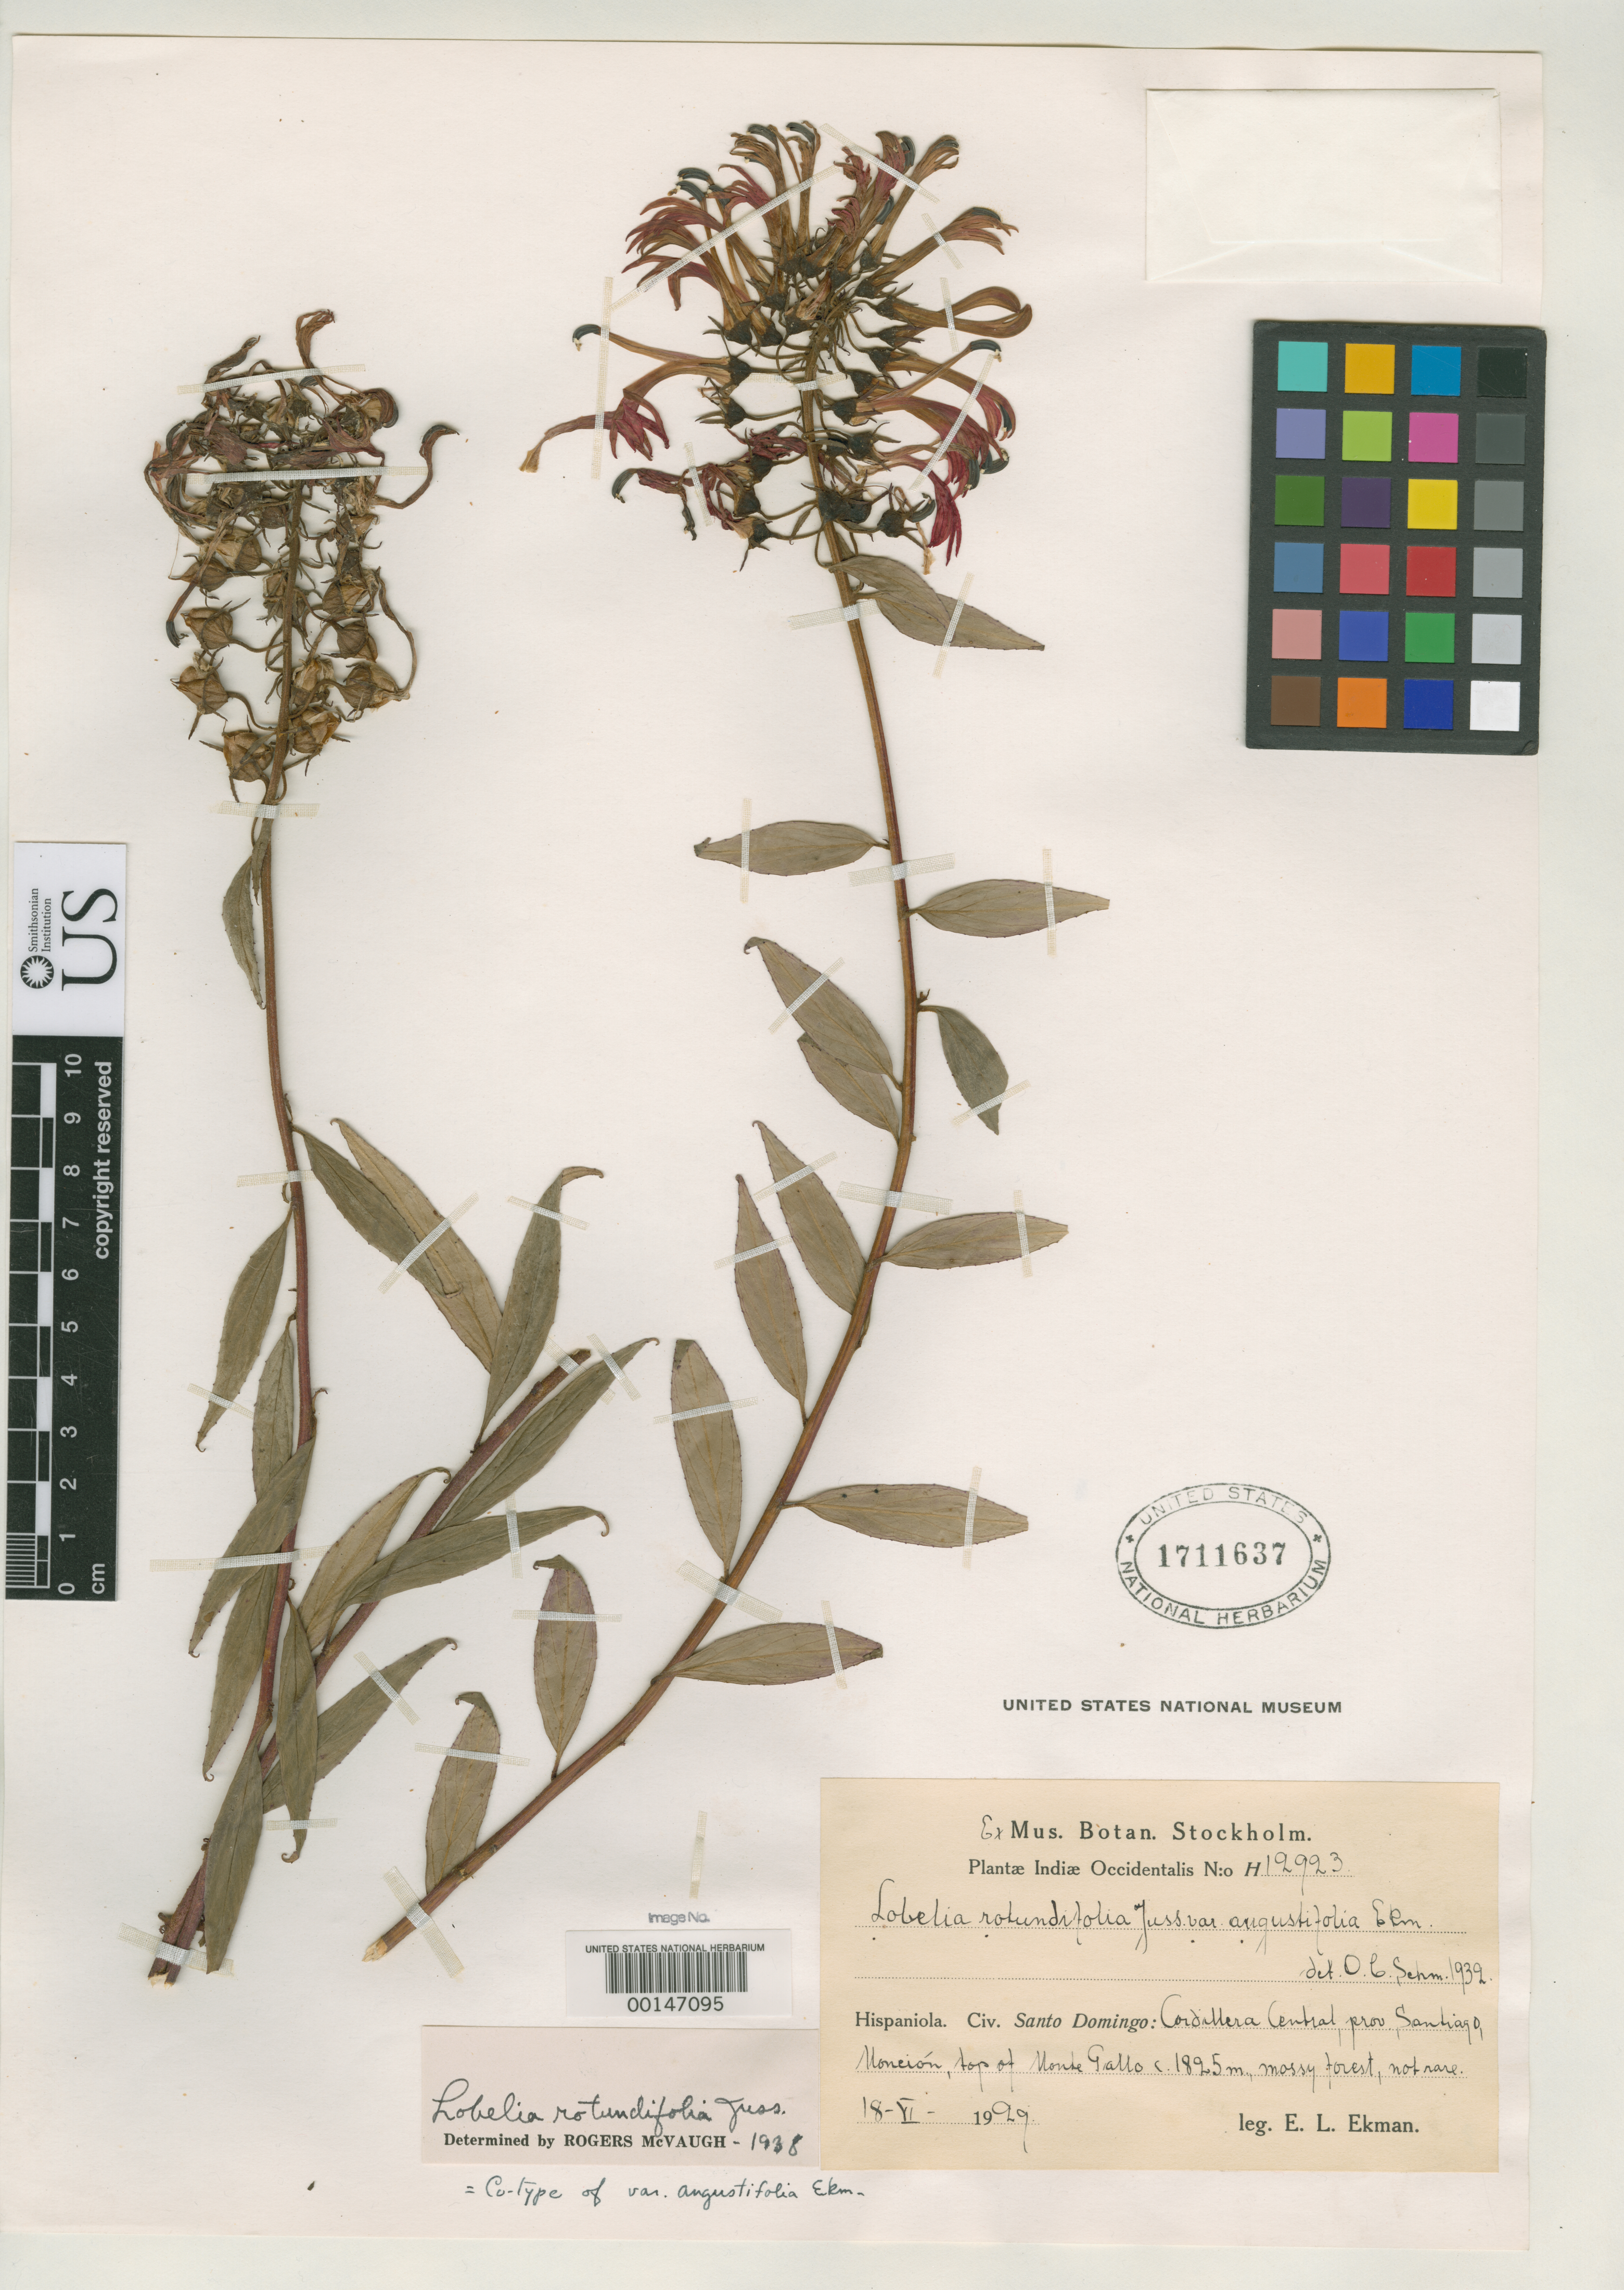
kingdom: Plantae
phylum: Tracheophyta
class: Magnoliopsida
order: Asterales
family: Campanulaceae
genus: Lobelia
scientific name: Lobelia rotundifolia var. angustifolia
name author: Ekman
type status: Isotype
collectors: E. L. Ekman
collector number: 12923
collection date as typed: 18 Jun 1929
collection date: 1929-06-18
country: Dominican Republic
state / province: Santiago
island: Hispaniola Island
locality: Cordillera Central, Moncion, top of Monte Gallo.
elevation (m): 1825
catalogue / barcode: US 1711637